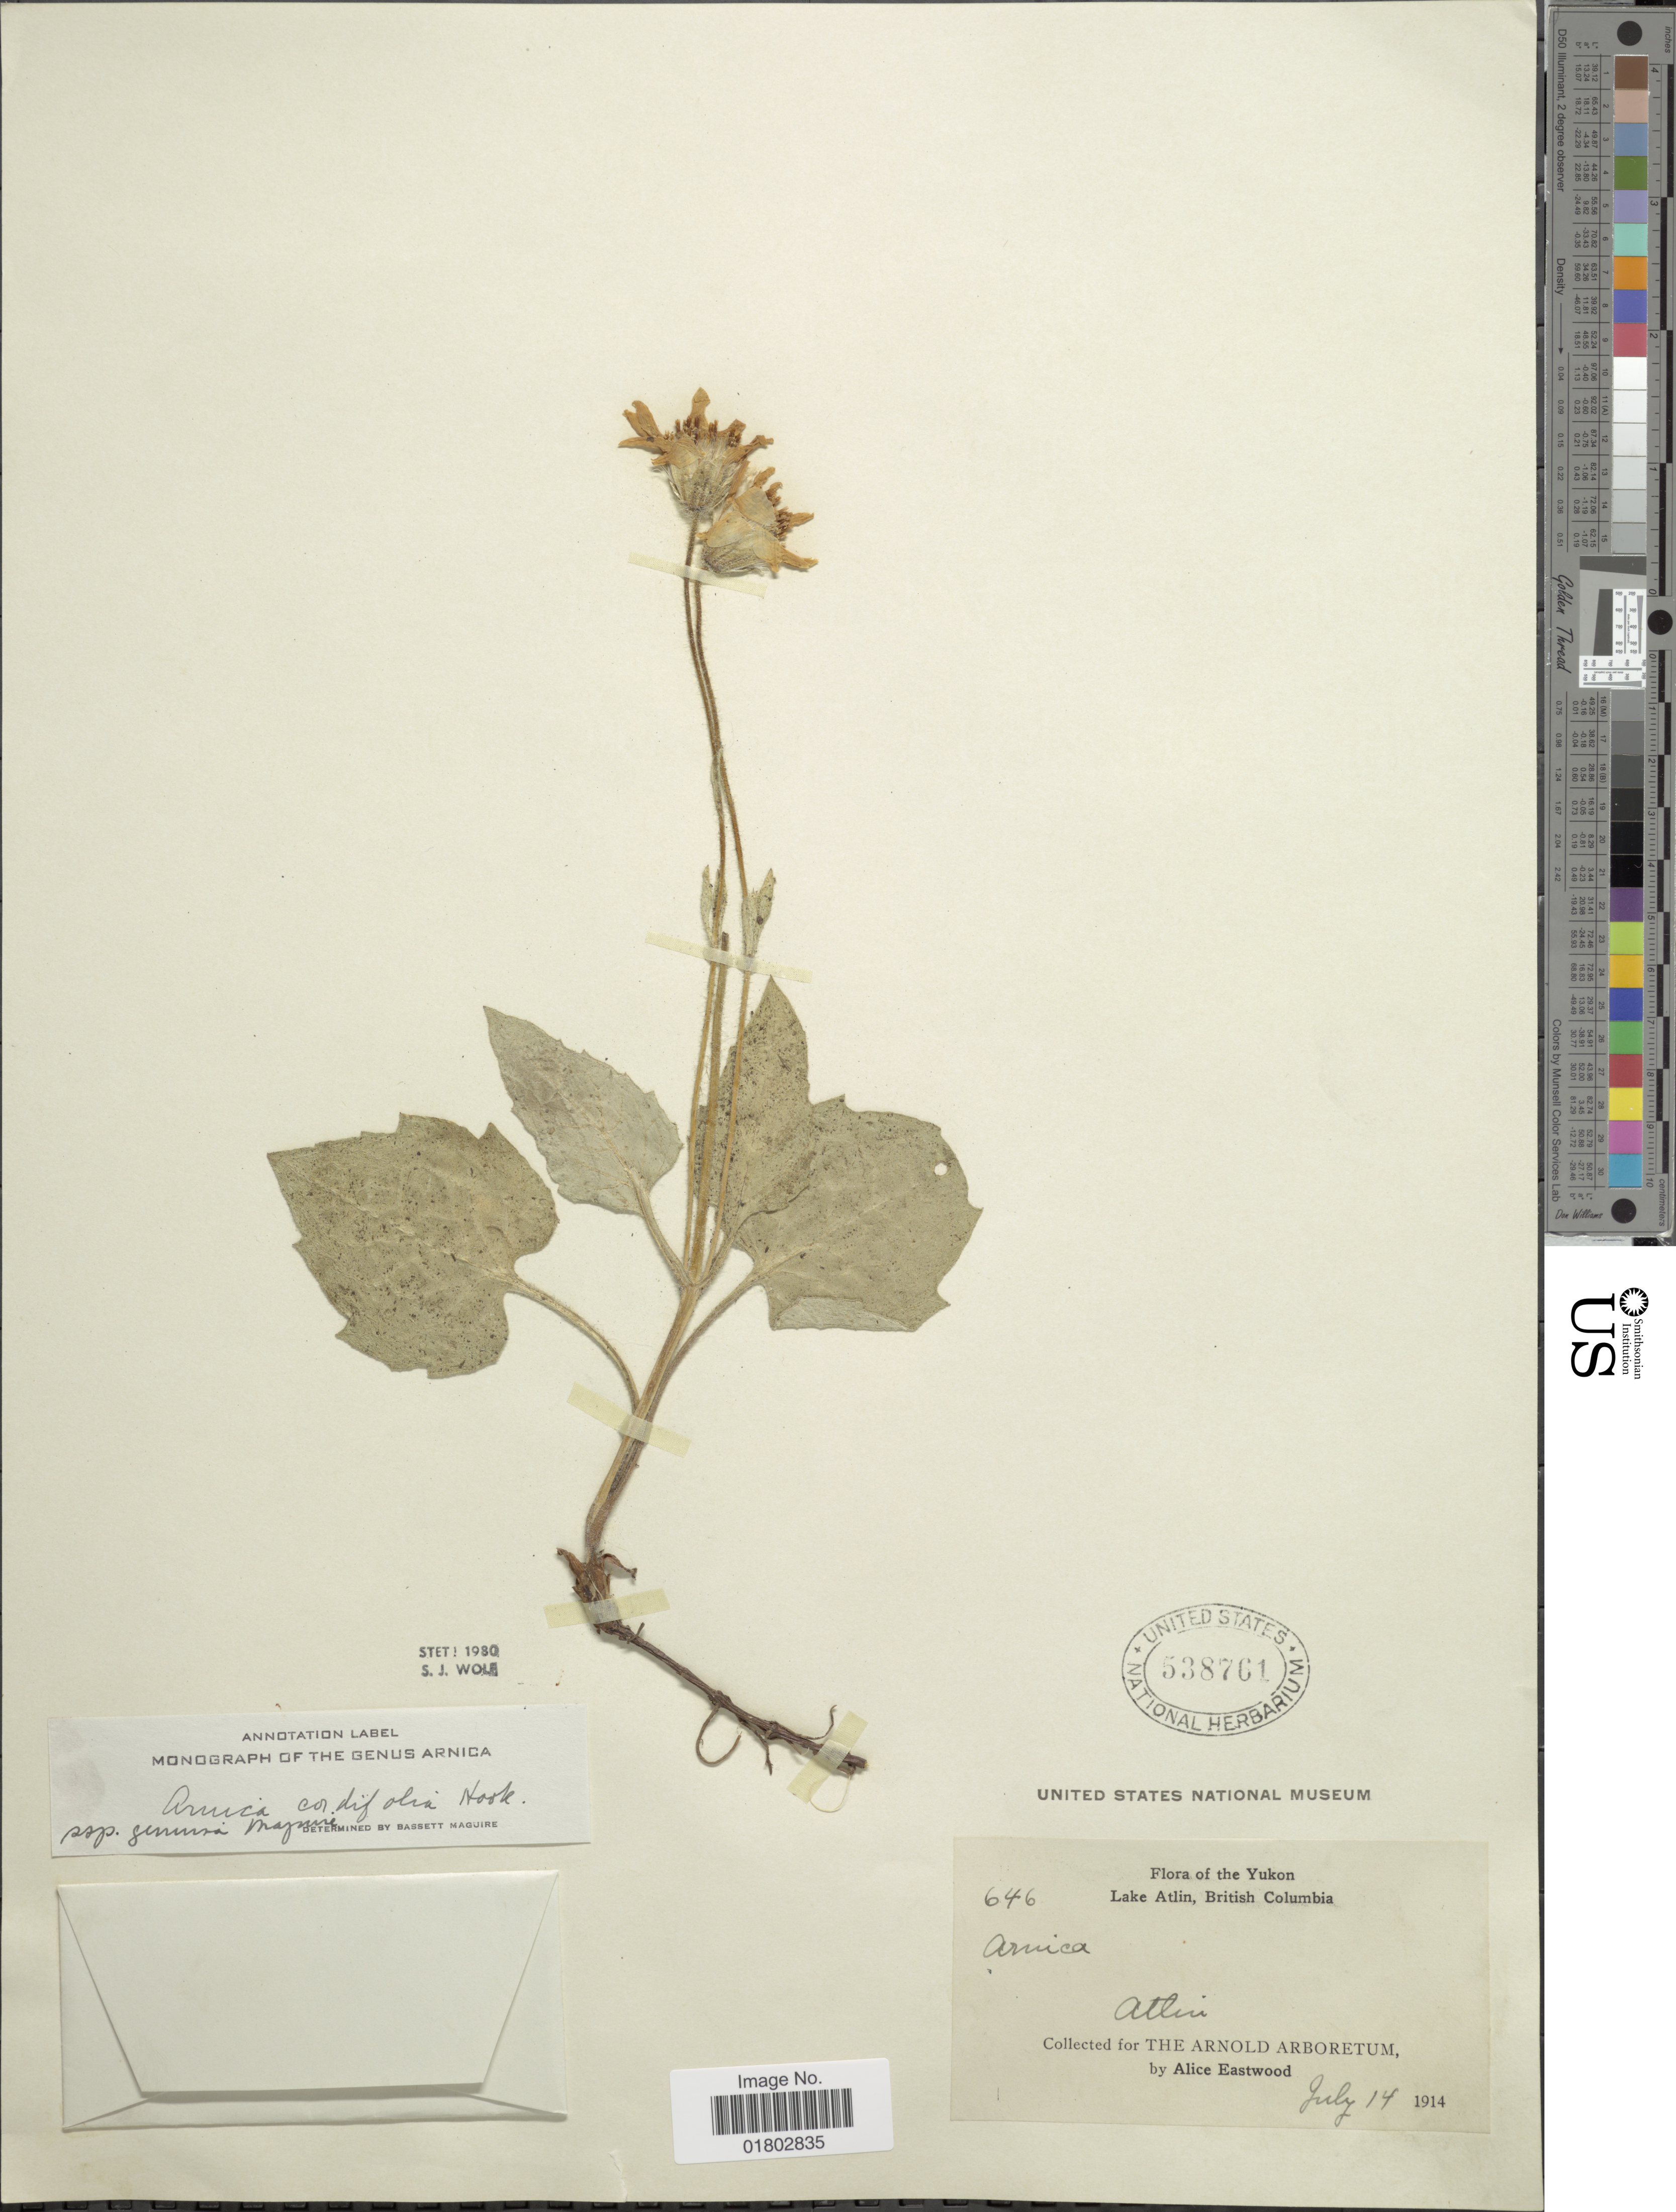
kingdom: Plantae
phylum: Tracheophyta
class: Magnoliopsida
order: Asterales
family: Asteraceae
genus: Arnica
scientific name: Arnica cordifolia subsp. genuina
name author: Maguire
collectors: A. Eastwood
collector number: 646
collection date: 1914-07-14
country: Canada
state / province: British Columbia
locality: Yukon, Lake Atlin, Atlin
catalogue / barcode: US 538761